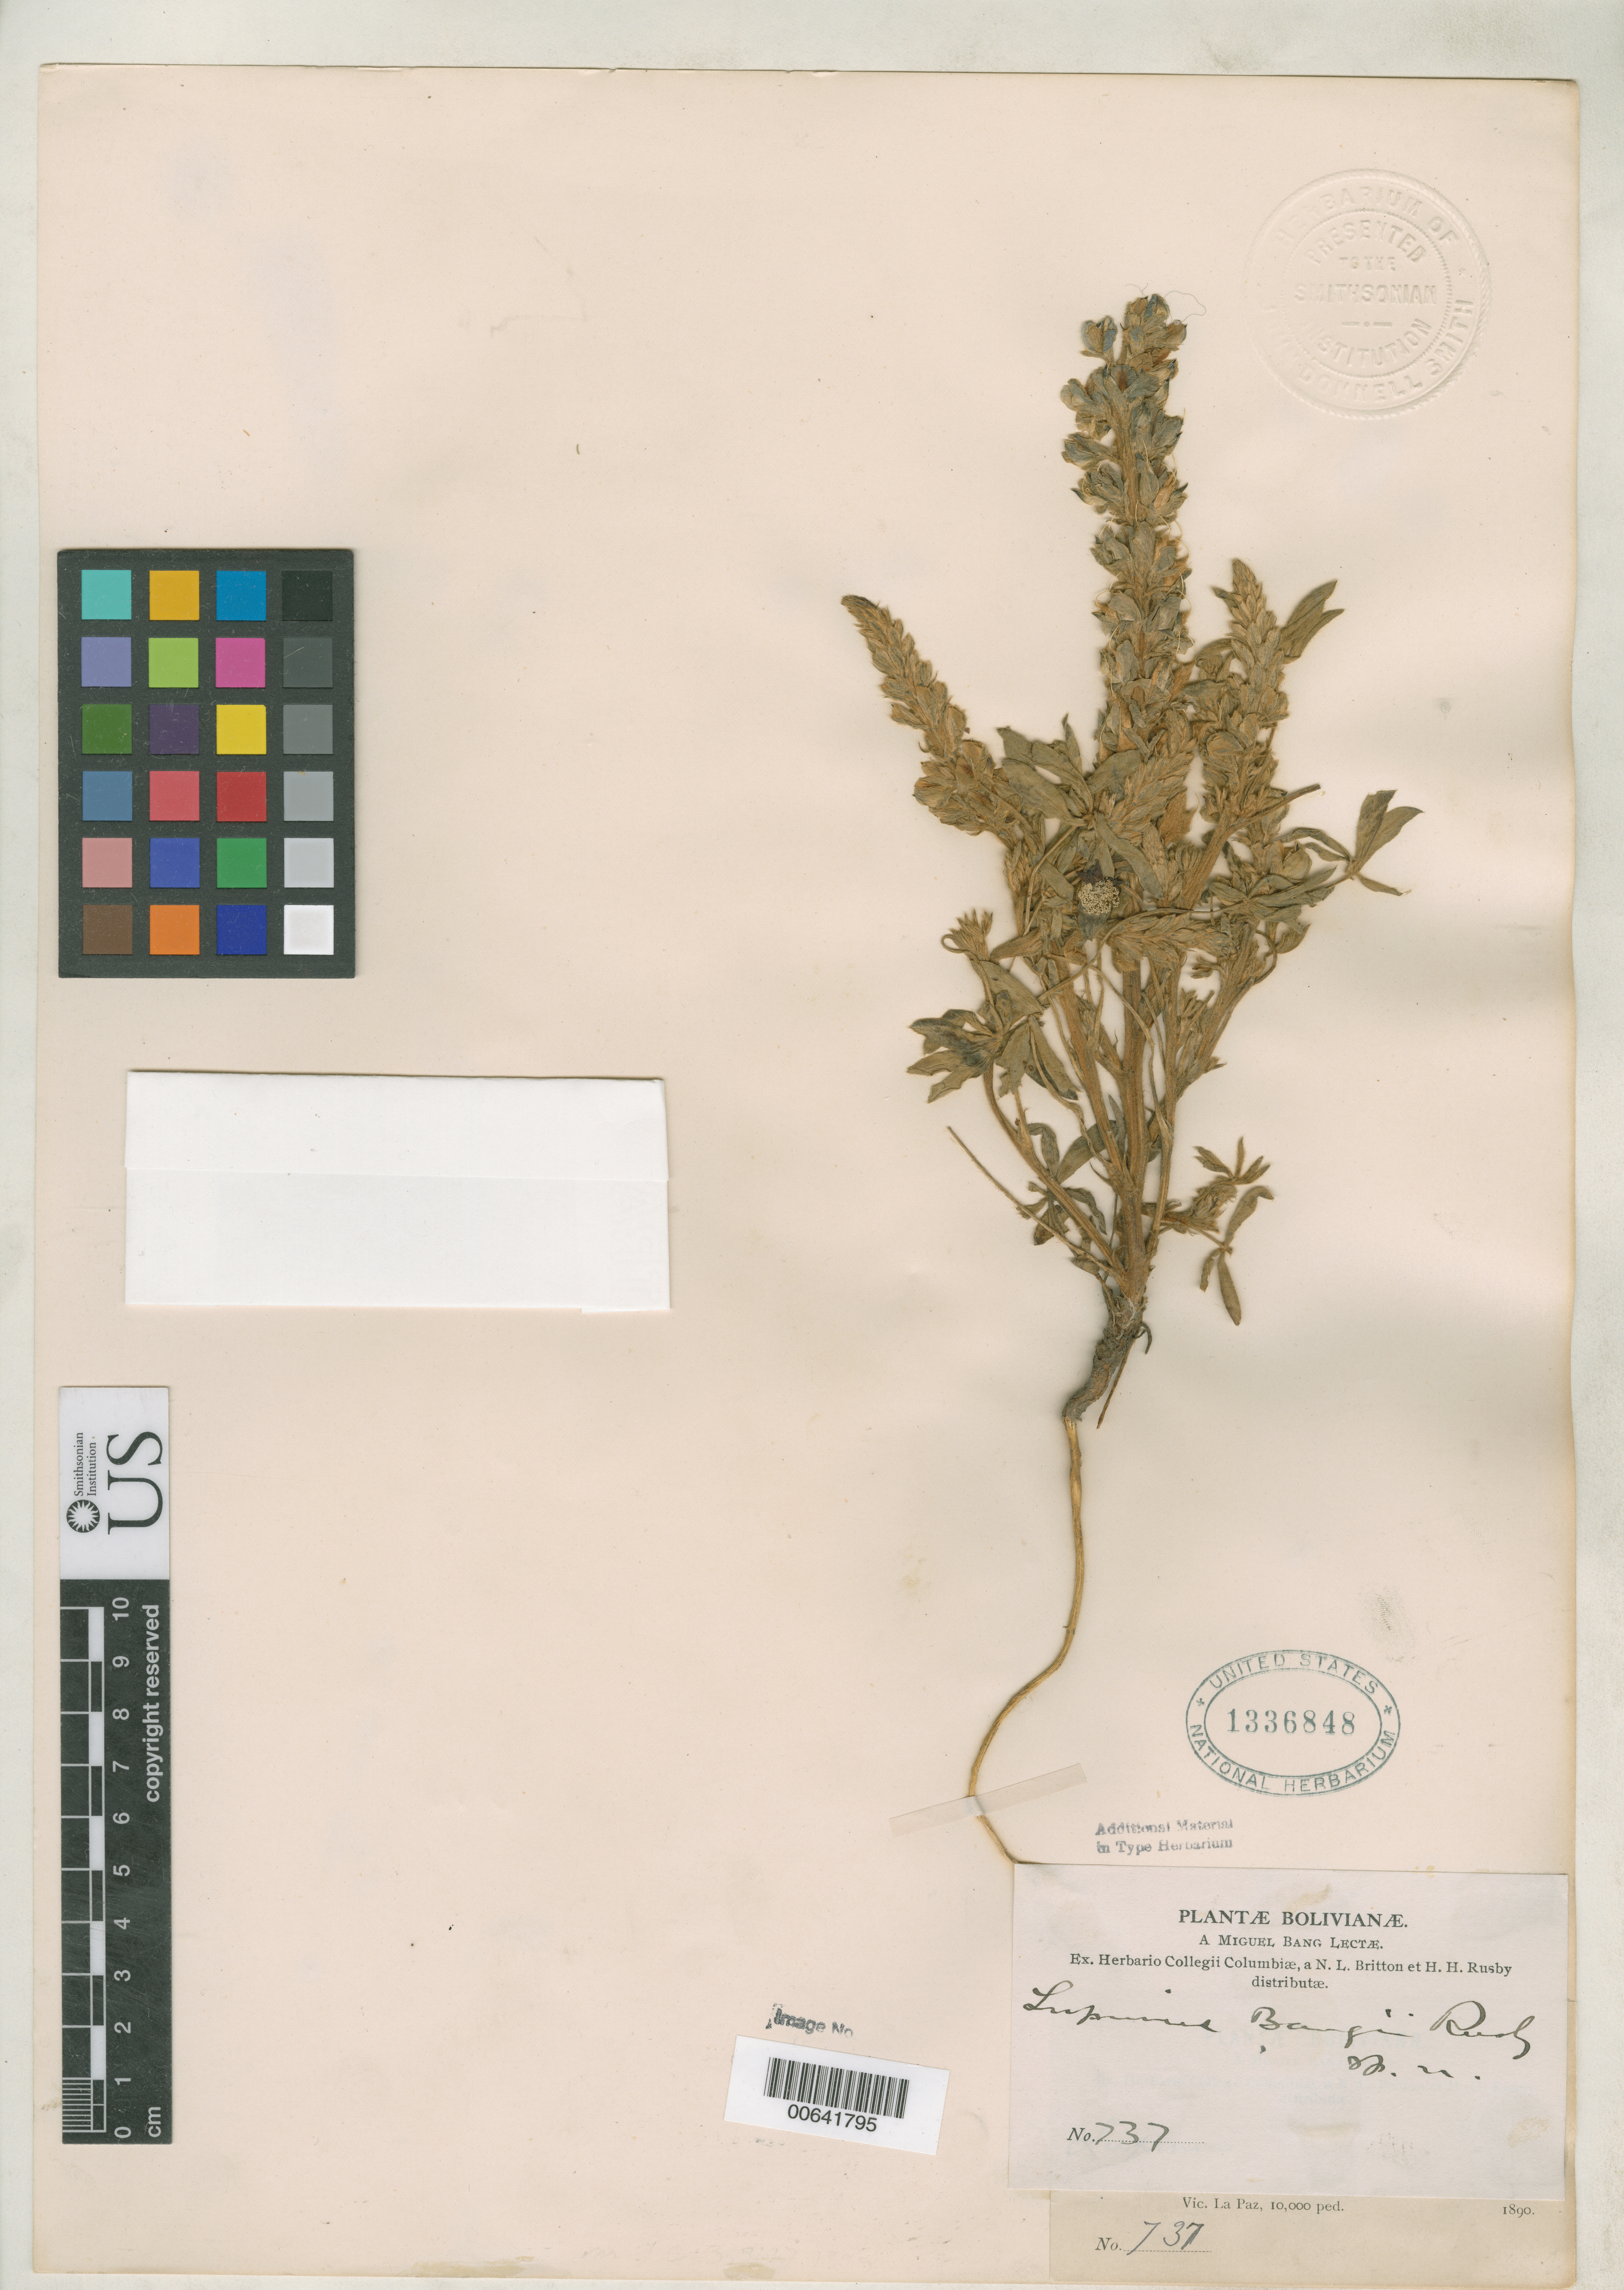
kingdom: Plantae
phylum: Tracheophyta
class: Magnoliopsida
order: Fabales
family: Fabaceae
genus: Lupinus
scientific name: Lupinus bangii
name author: Rusby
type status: Isotype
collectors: M. Bang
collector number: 737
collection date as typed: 1890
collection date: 1890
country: Bolivia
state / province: La Paz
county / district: Murillo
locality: Vic. de La Paz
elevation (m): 3048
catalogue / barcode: US 1336848